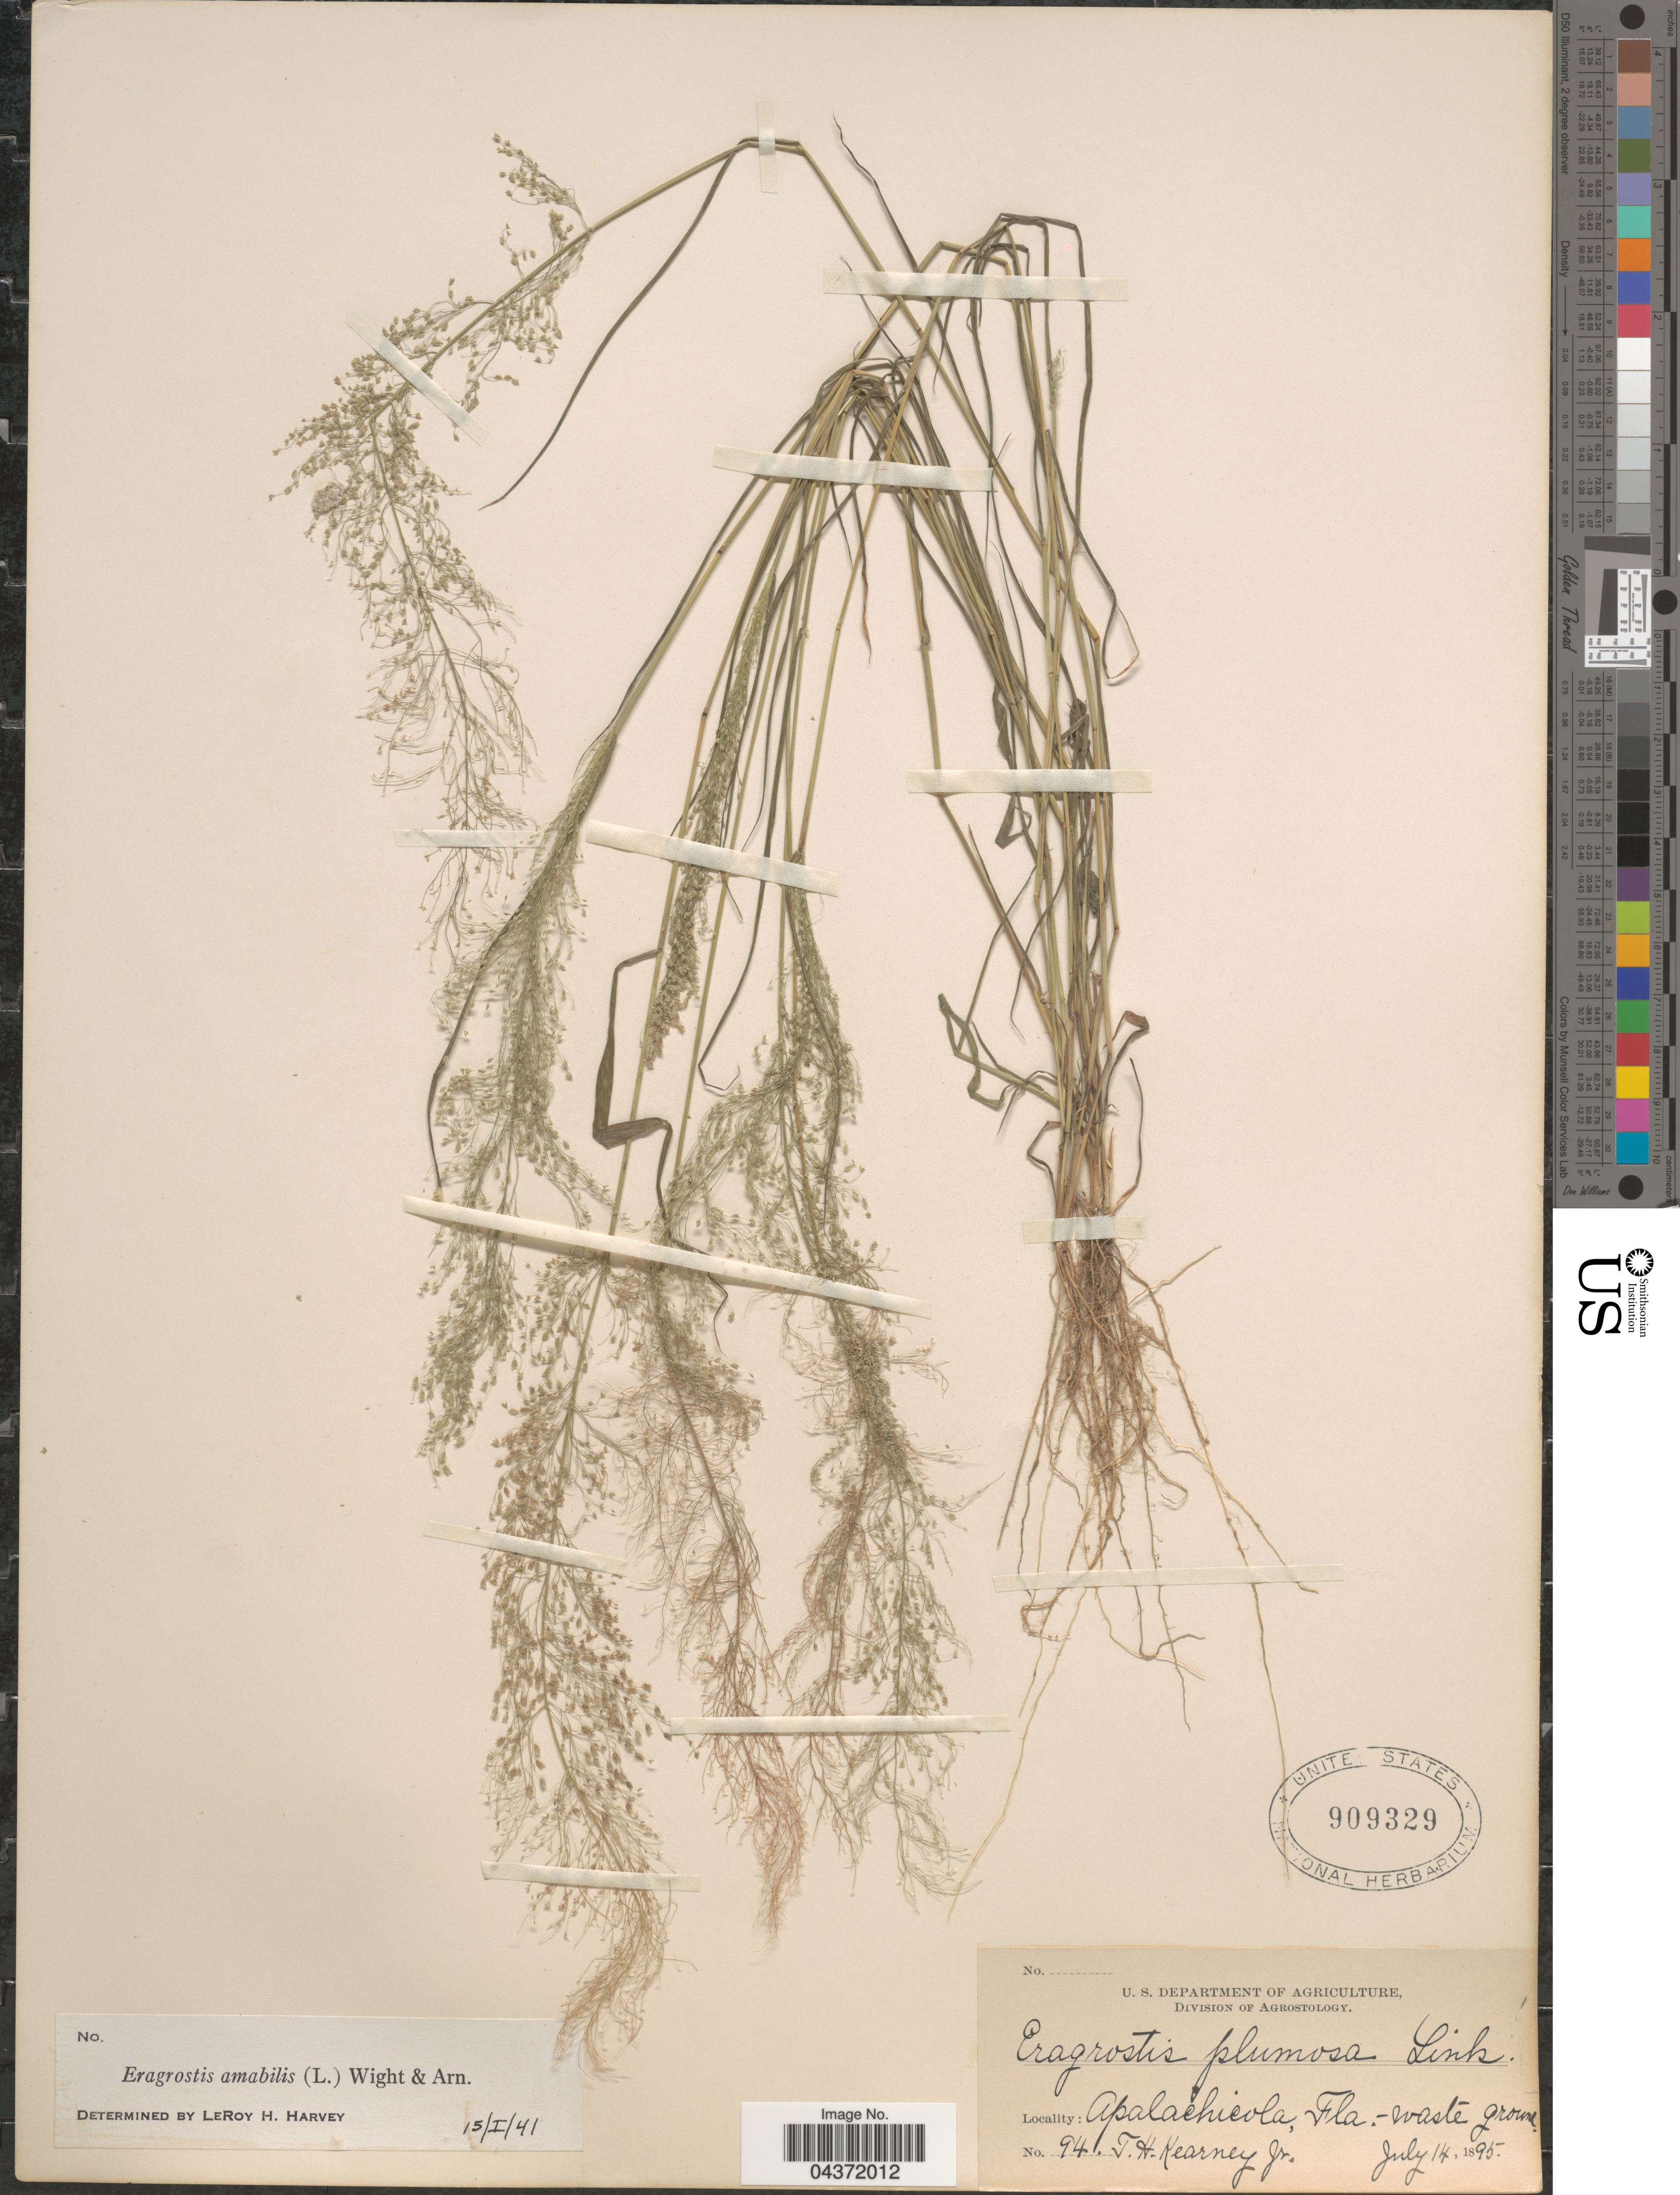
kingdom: Plantae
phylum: Tracheophyta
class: Liliopsida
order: Poales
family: Poaceae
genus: Eragrostis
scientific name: Eragrostis tenella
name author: (L.) P. Beauv. ex Roem. & Schult.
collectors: T. H. Kearney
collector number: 94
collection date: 1895-07-14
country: United States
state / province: Florida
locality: Apalachicola.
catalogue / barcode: US 909329